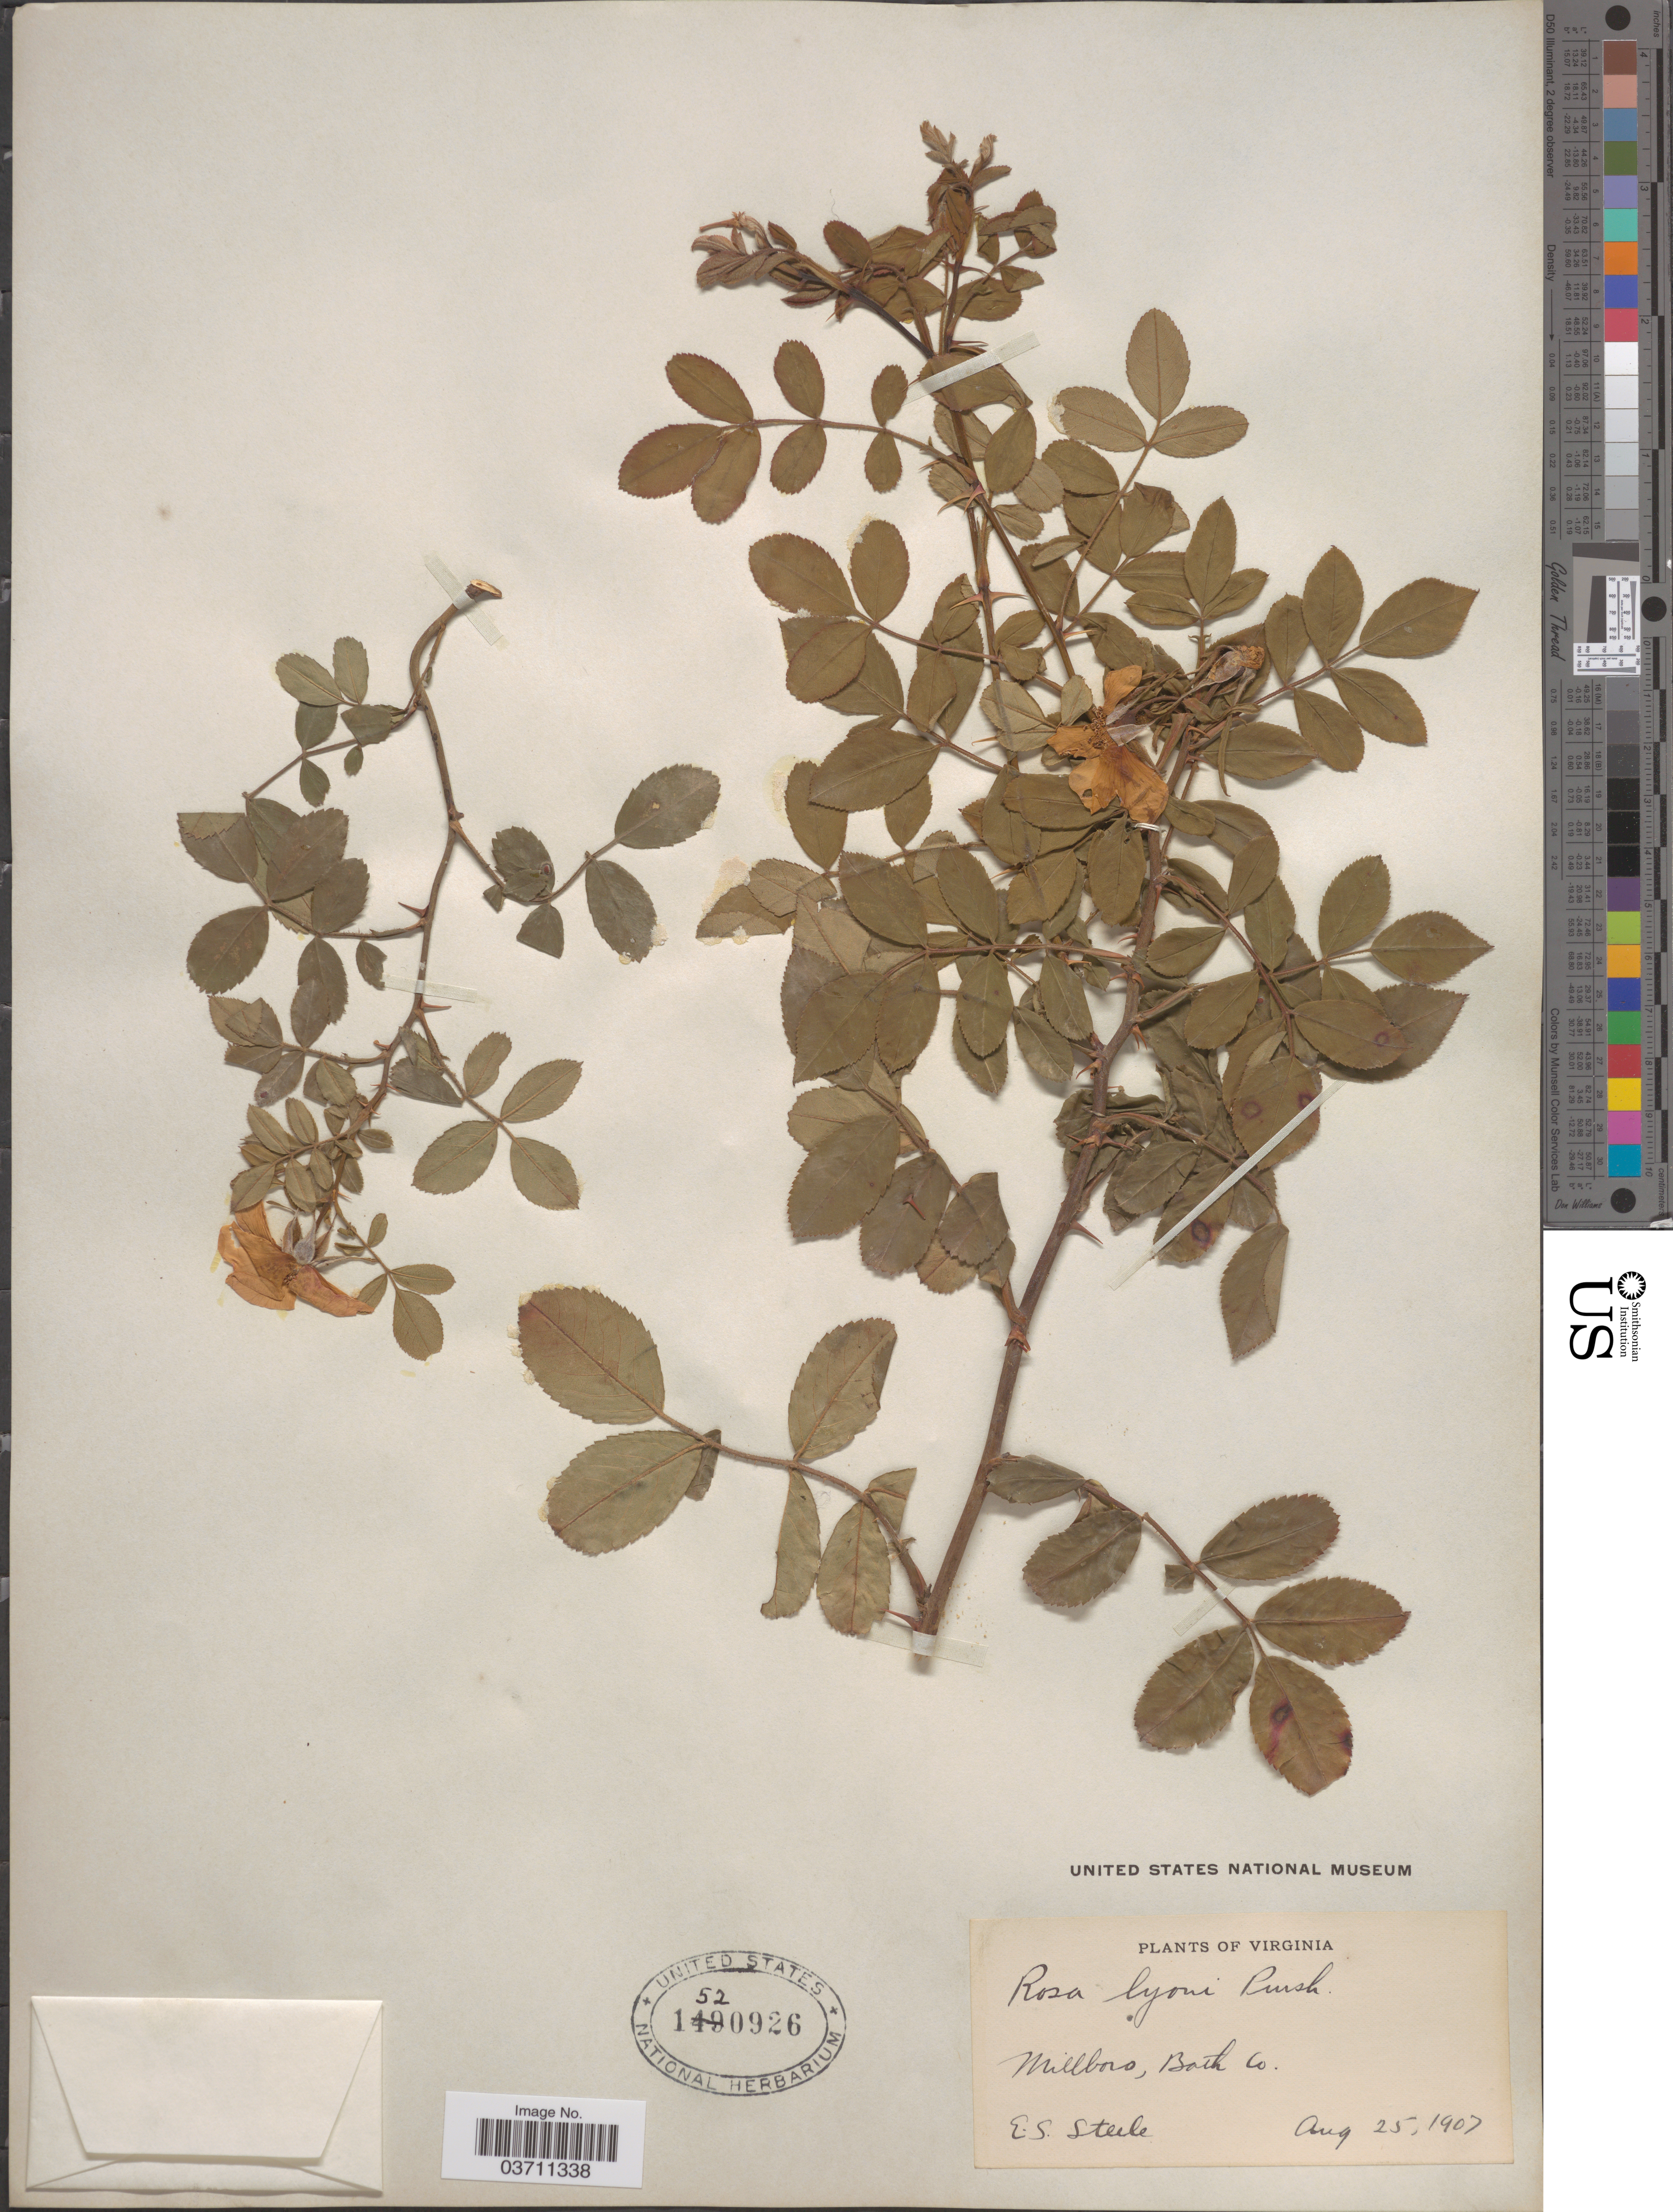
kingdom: Plantae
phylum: Tracheophyta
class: Magnoliopsida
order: Rosales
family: Rosaceae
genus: Rosa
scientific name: Rosa lyoni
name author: Pursh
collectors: E. Steele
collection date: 1907-08-25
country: United States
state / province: Virginia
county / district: Bath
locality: Milboro, Bath Co.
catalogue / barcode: US 1520926